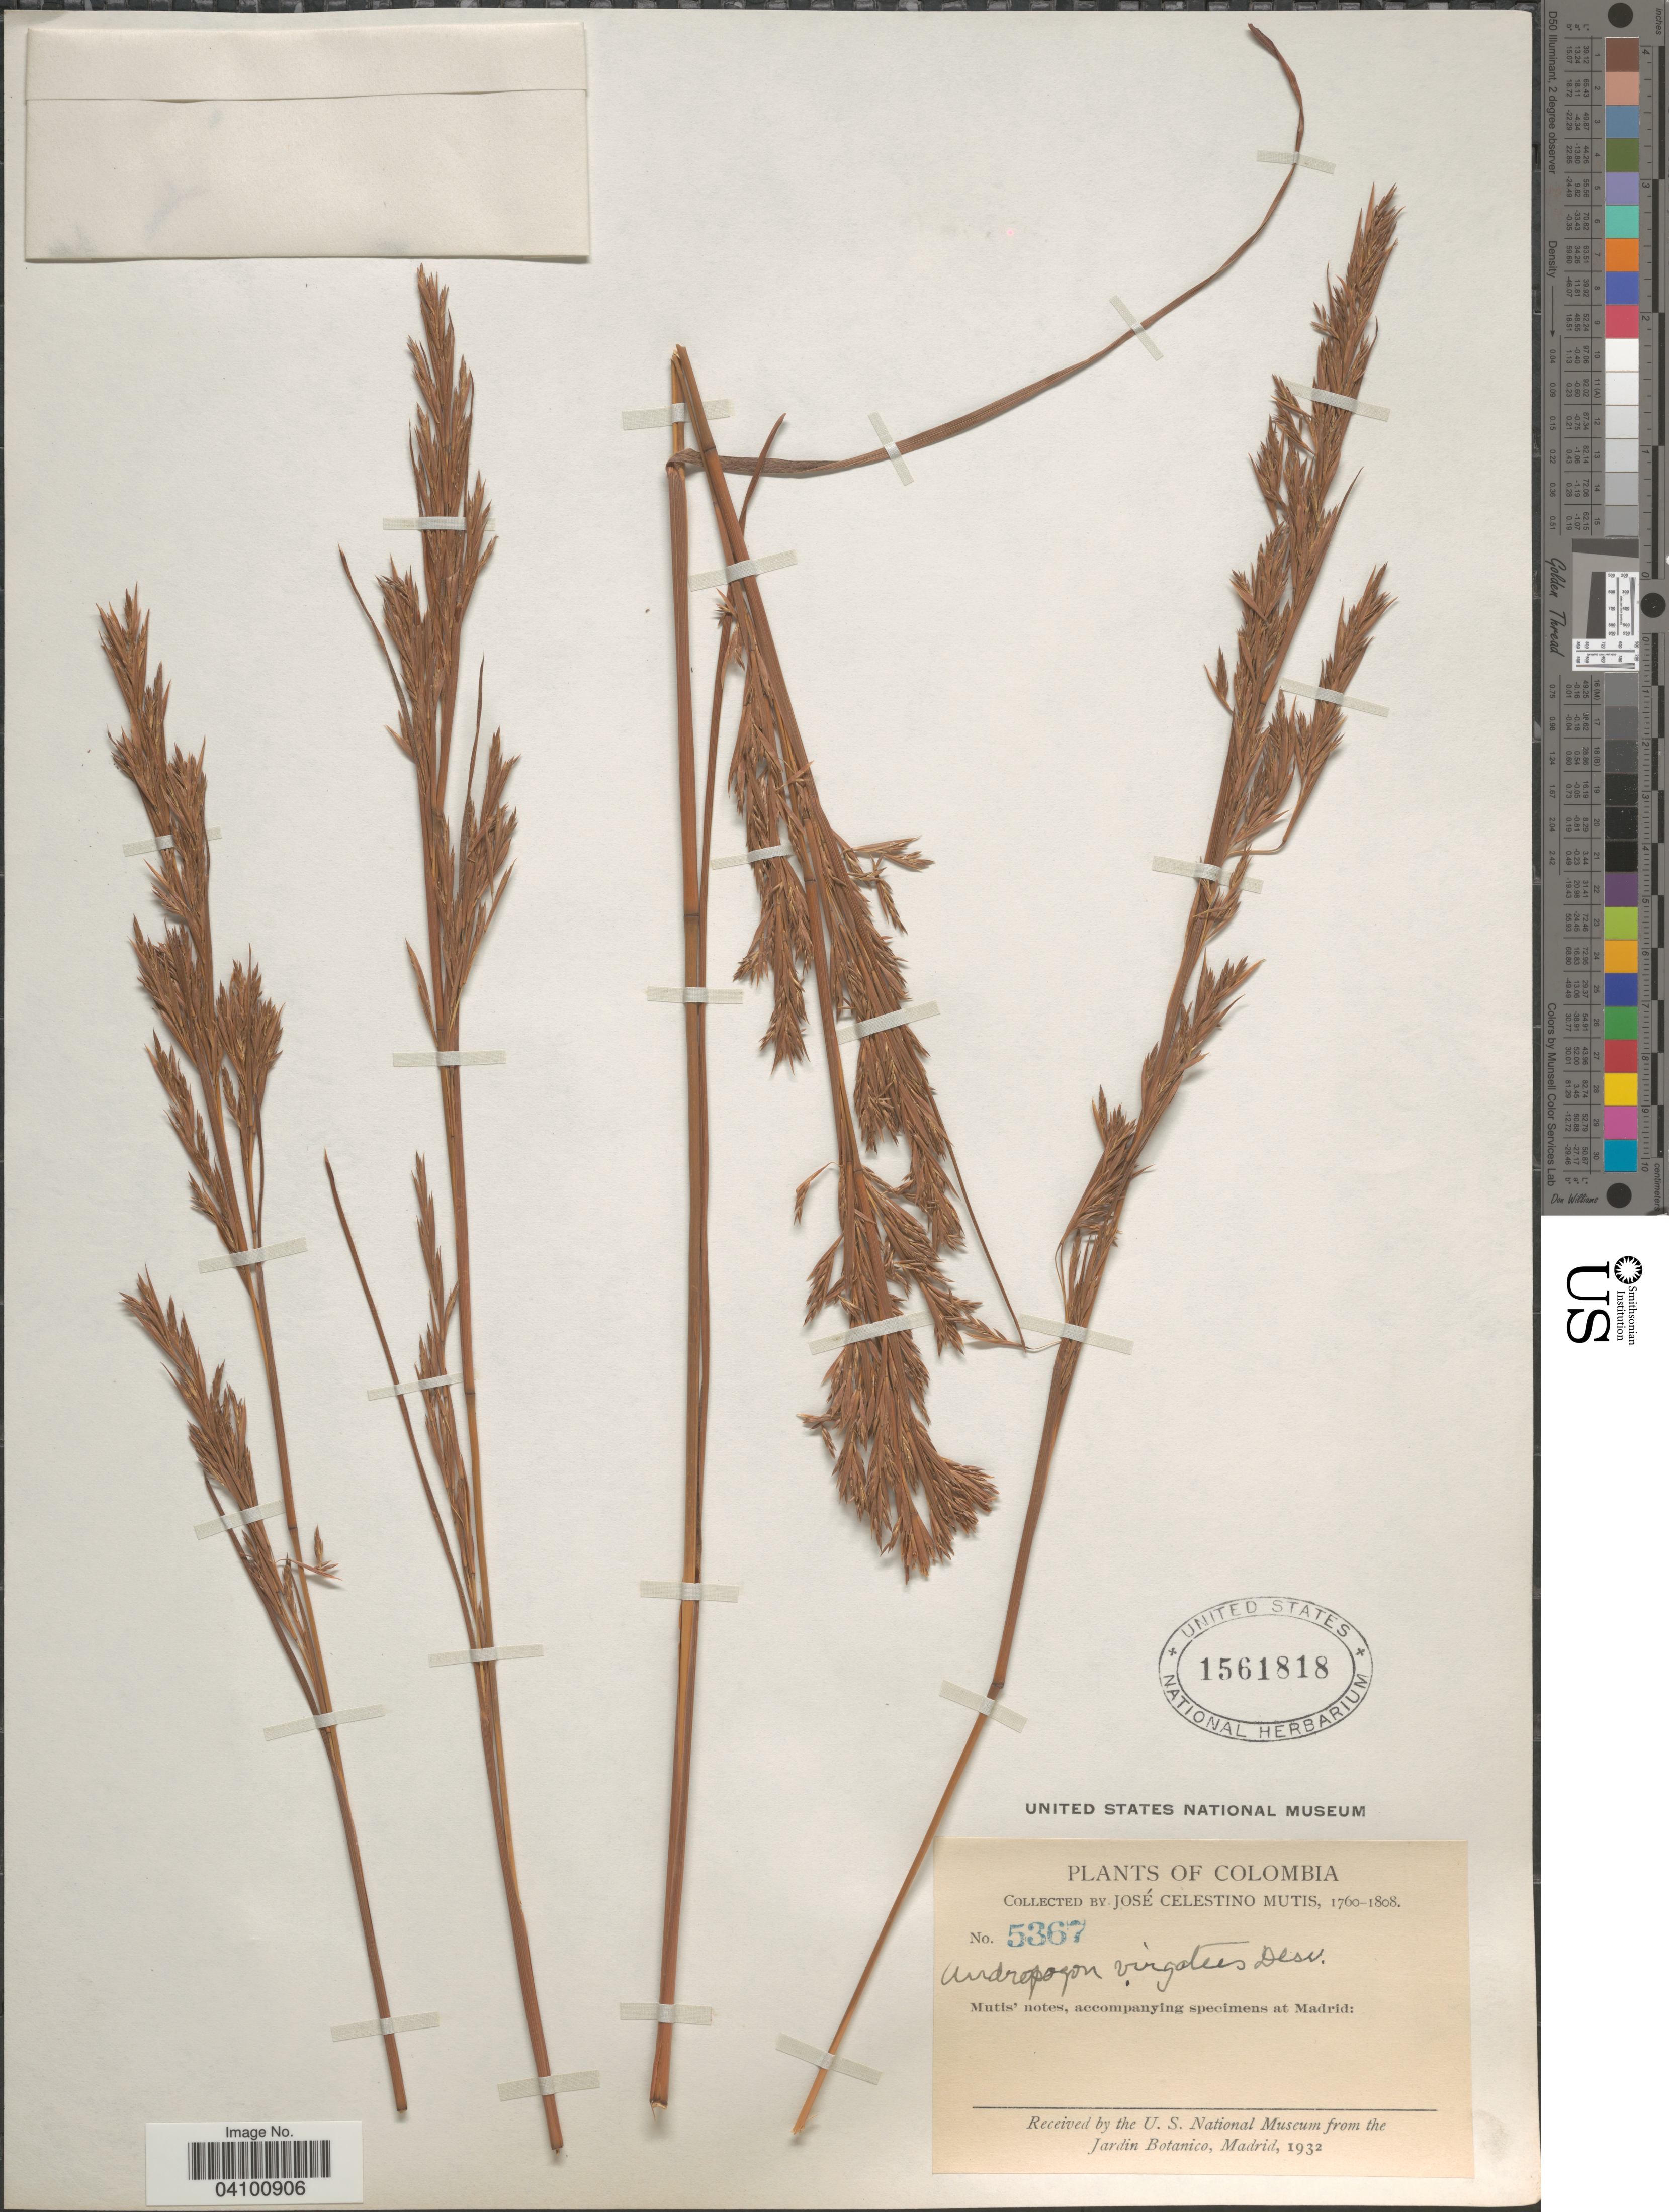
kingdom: Plantae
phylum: Tracheophyta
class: Liliopsida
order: Poales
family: Poaceae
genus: Andropogon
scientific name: Andropogon virgatus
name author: Desv. ex Ham.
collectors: J. C. B. Mutis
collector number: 5367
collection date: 1760/1808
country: Colombia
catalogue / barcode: US 1561818